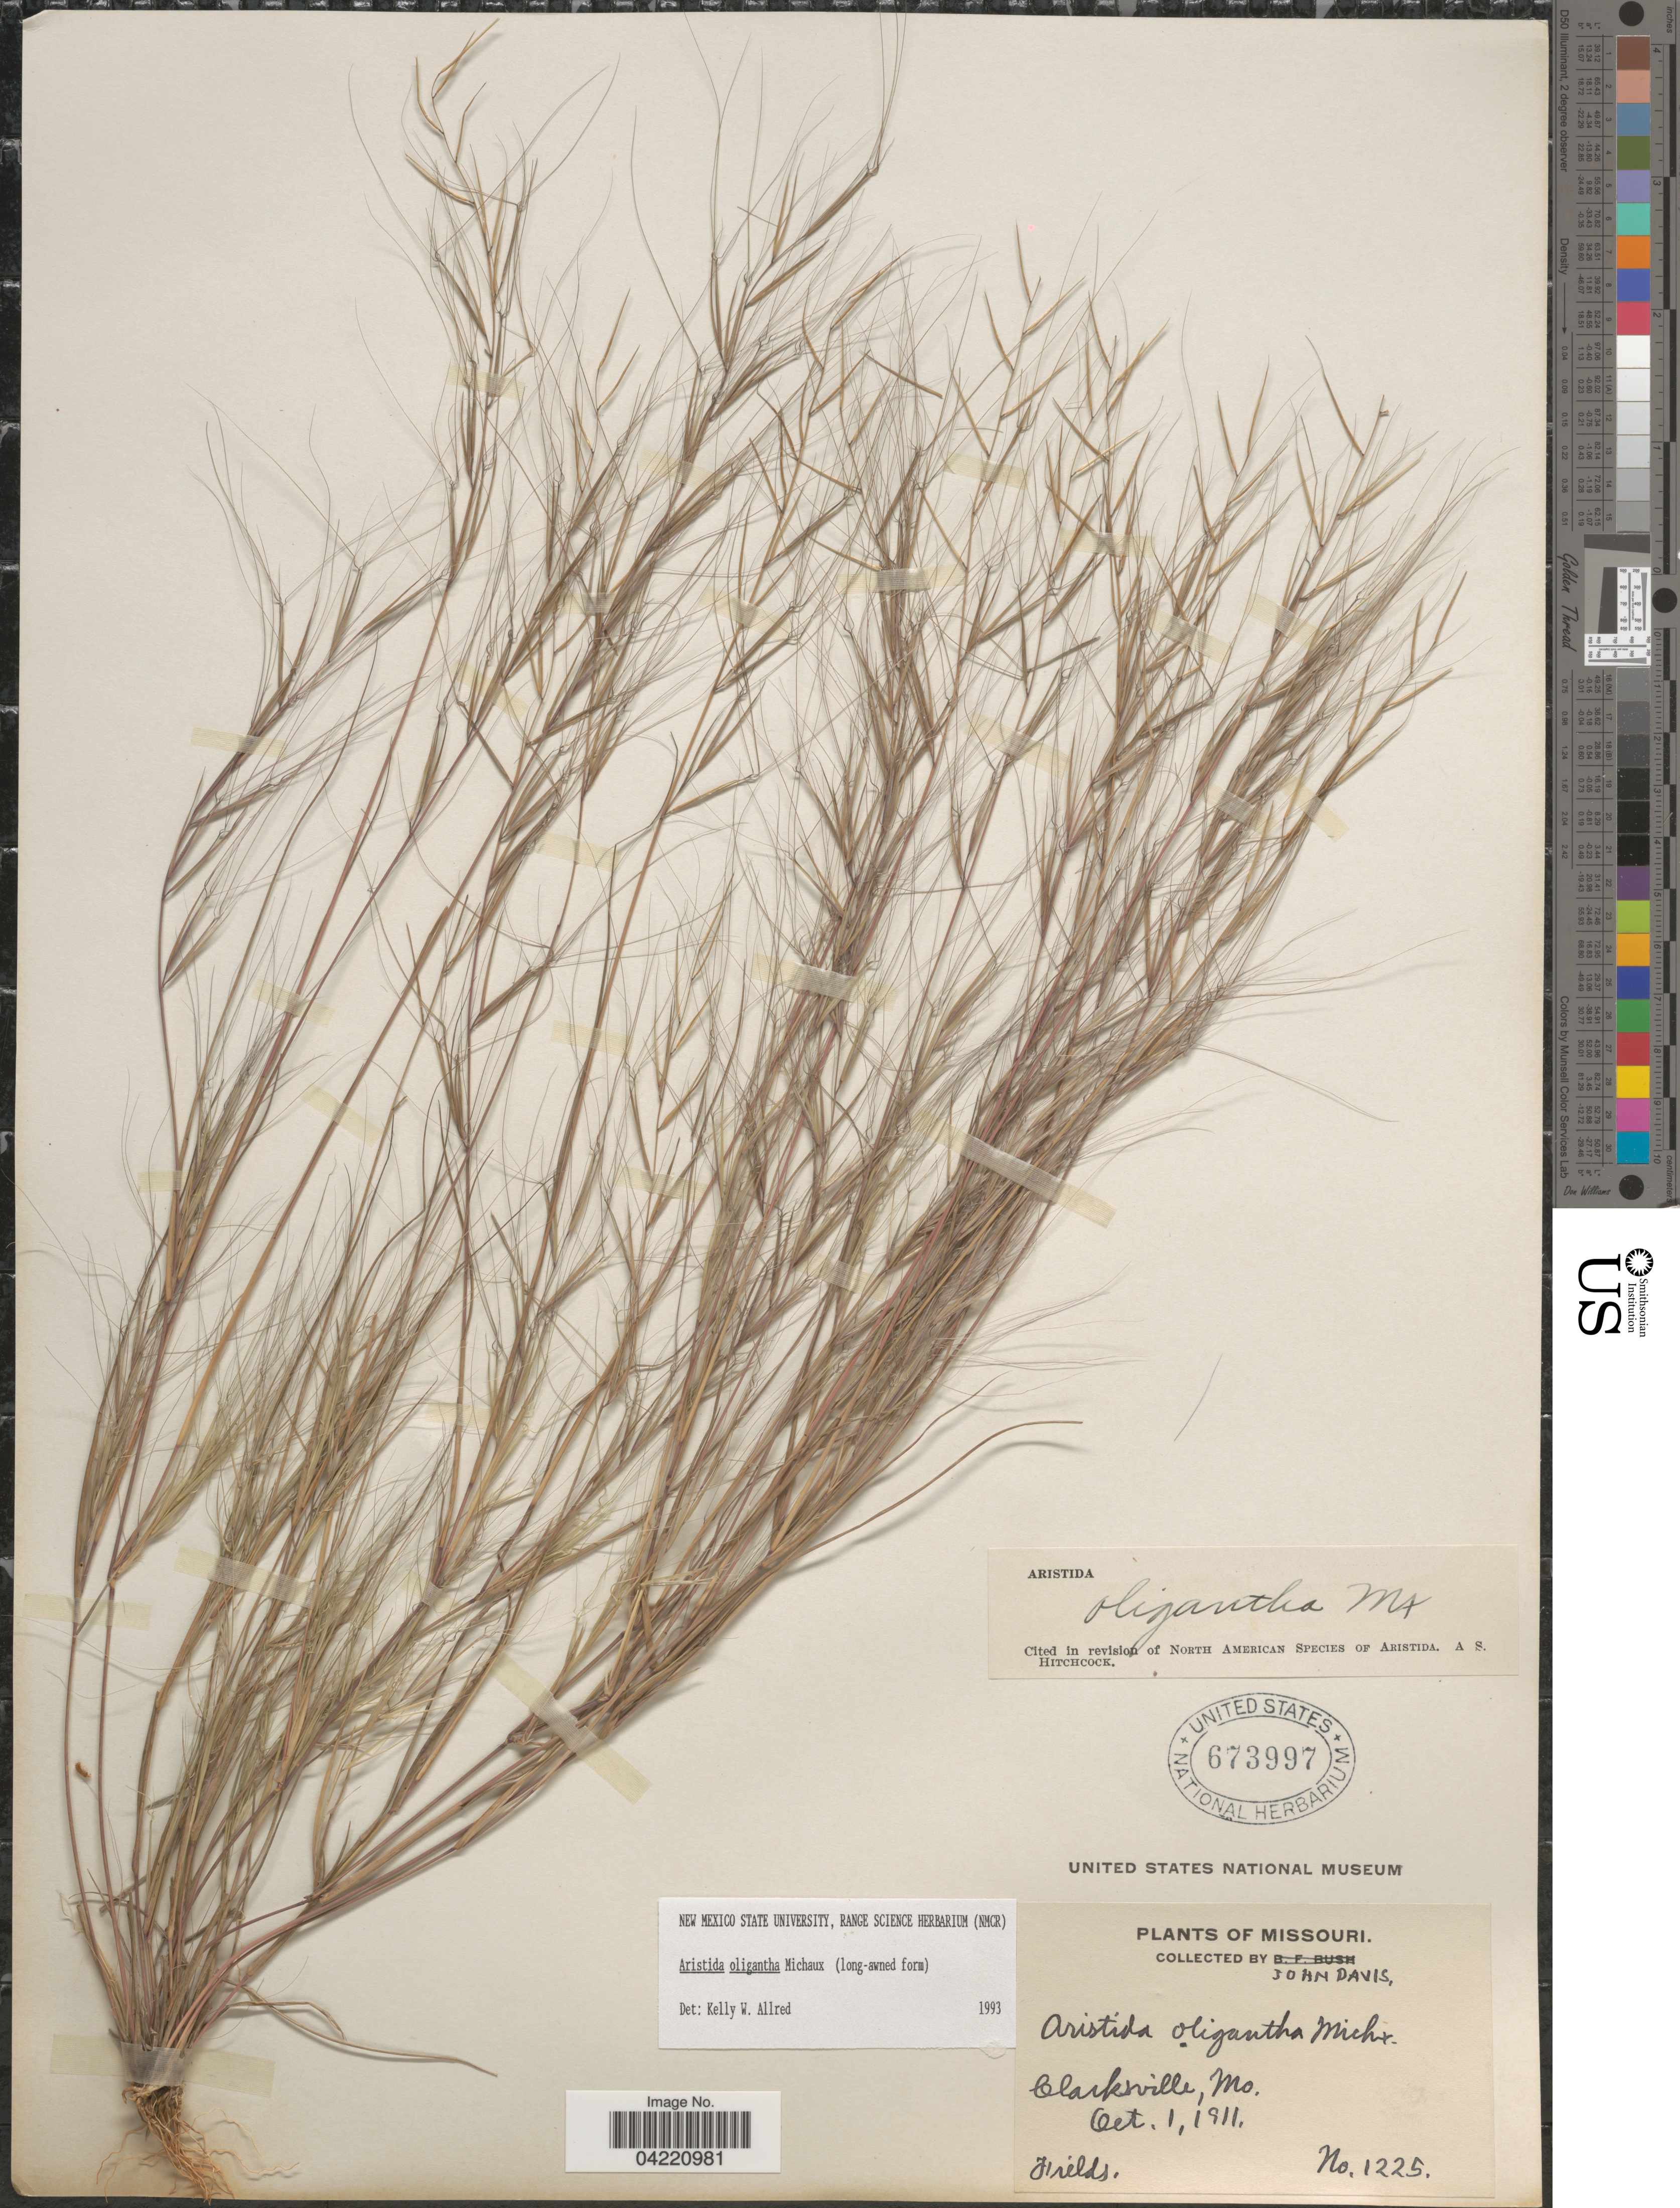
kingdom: Plantae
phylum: Tracheophyta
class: Liliopsida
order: Poales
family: Poaceae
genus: Aristida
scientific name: Aristida oligantha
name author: Michx.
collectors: J. Davis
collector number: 1225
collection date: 1911-10-01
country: United States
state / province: Missouri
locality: Clarksville.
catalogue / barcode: US 673997